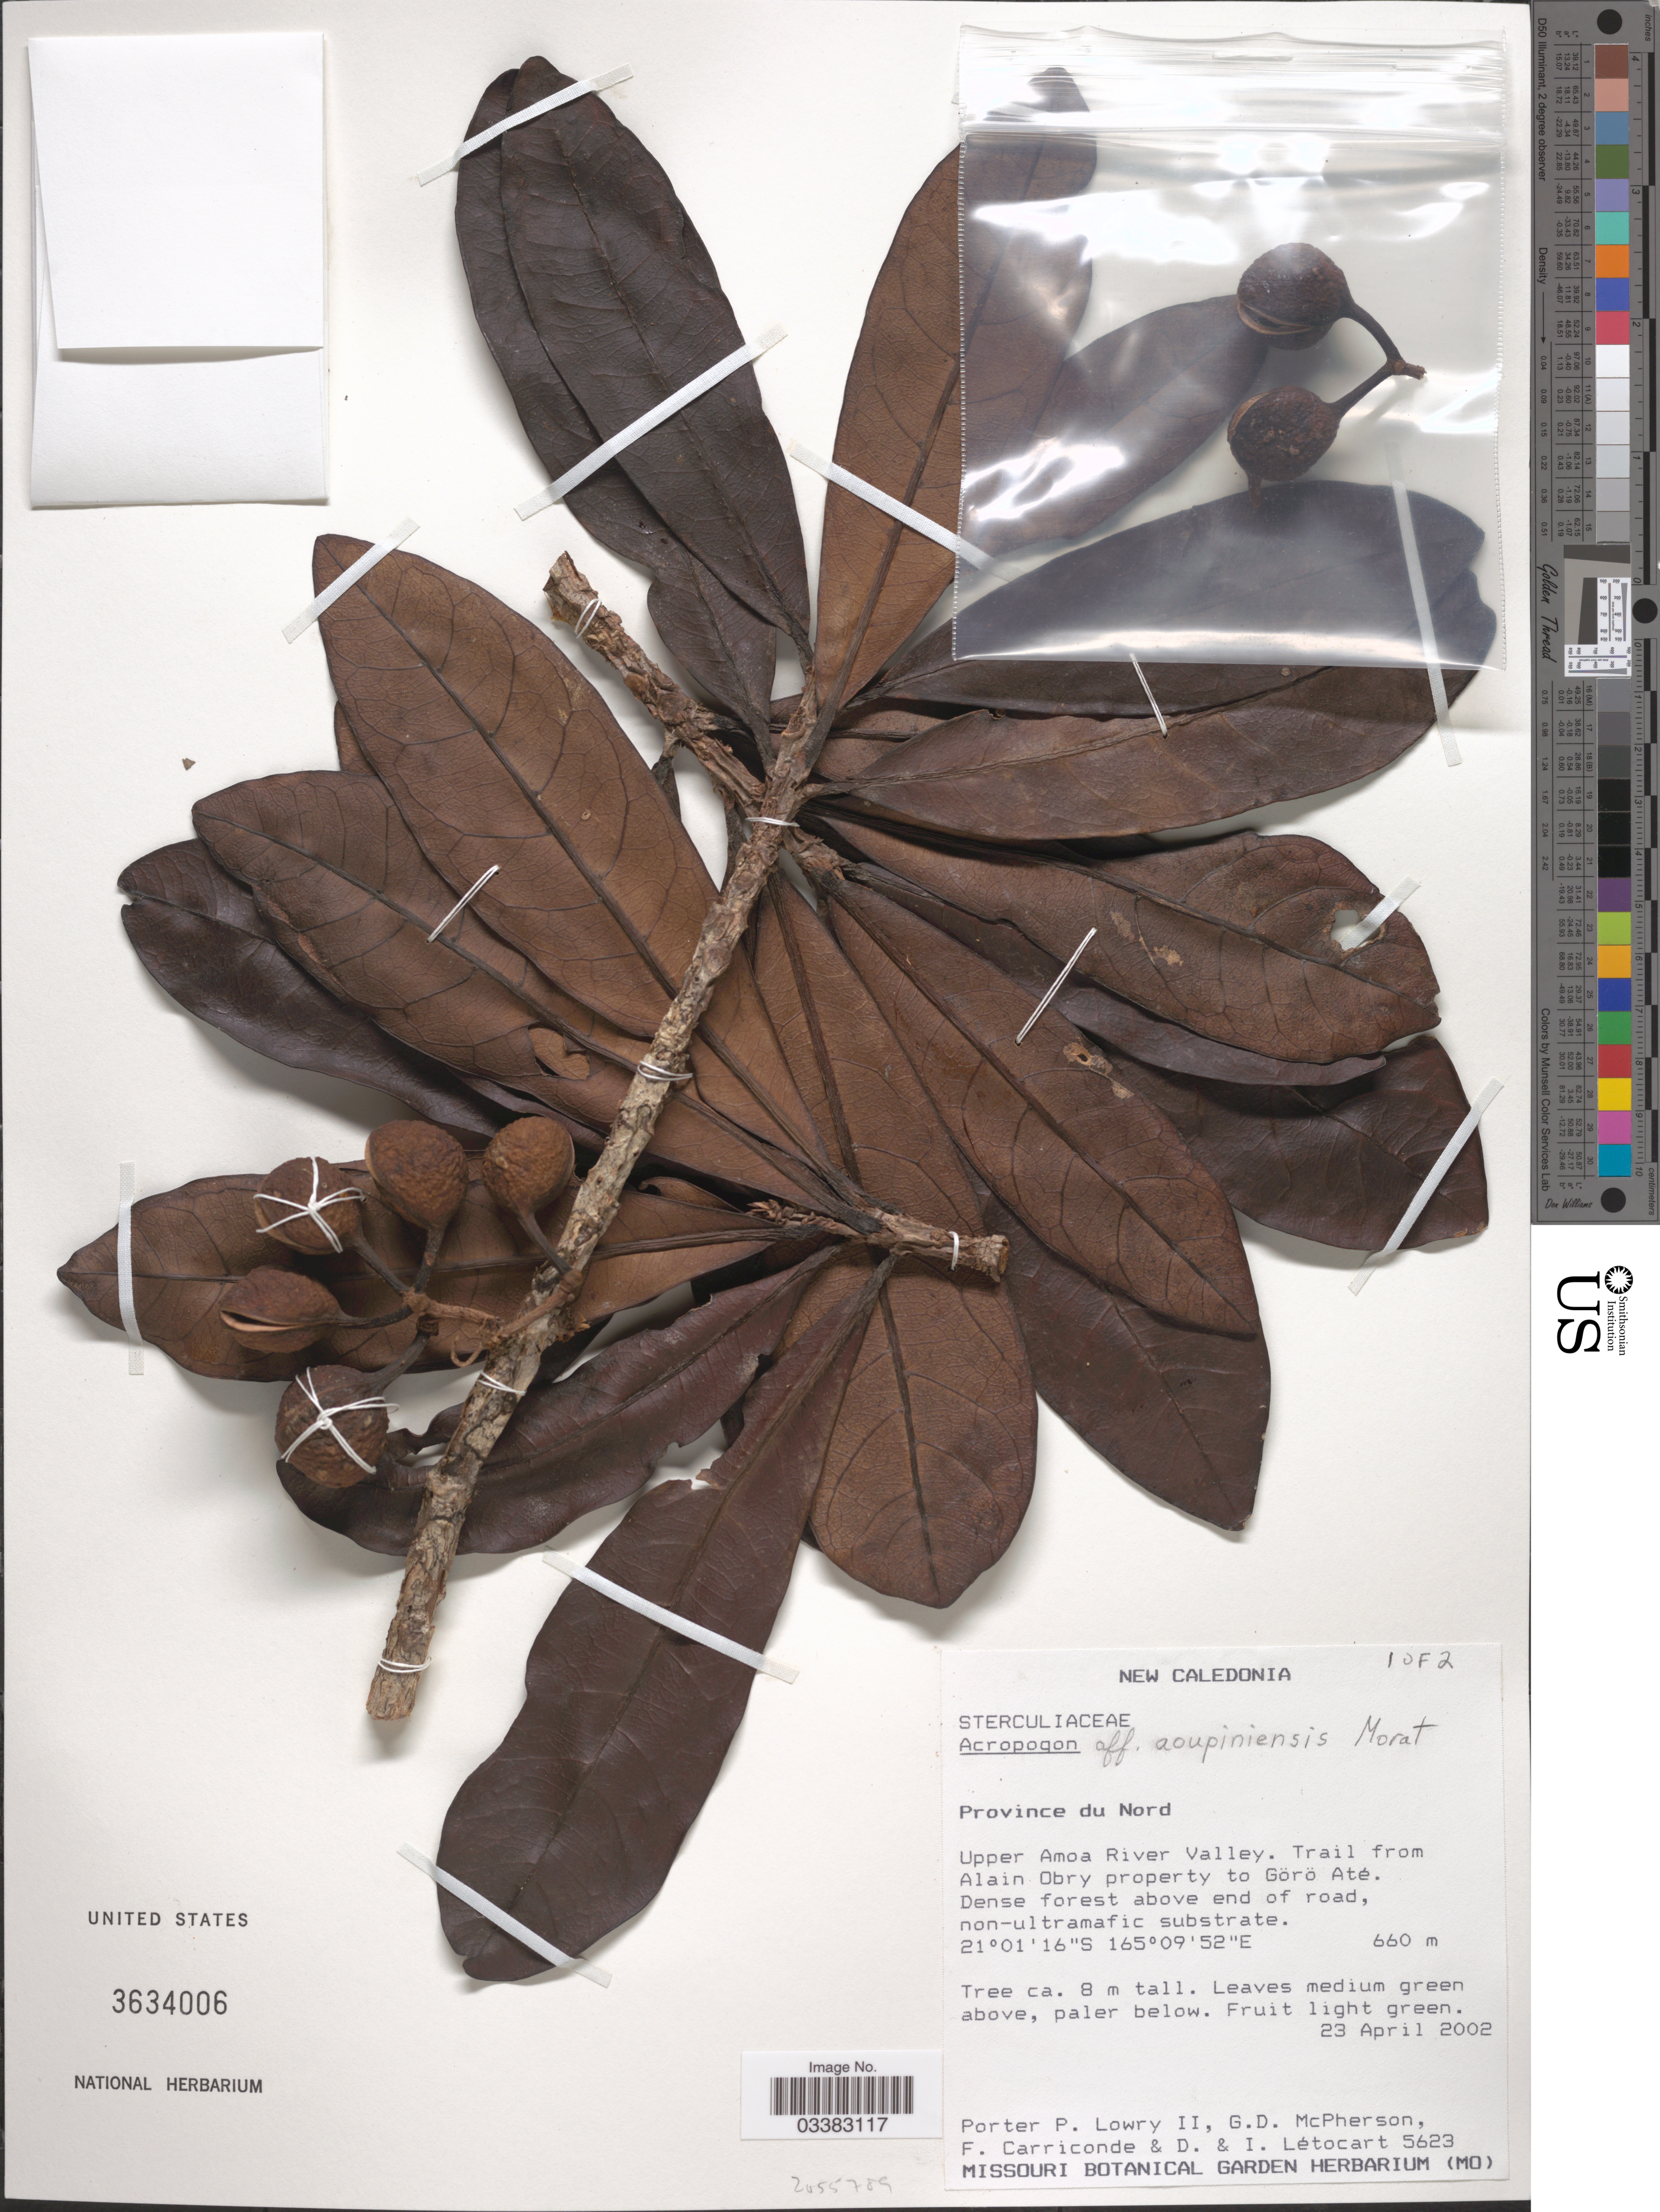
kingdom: Plantae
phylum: Tracheophyta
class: Magnoliopsida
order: Malvales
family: Malvaceae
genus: Acropogon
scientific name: Acropogon aoupiniensis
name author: Morat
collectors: P. P. Lowry, G. D. McPherson, F. Carriconde, D. Letocart & I. Letocart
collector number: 5623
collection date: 2002-04-23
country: New Caledonia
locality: Province du Nord, Upper Amoa River Valley. Trail from Alain Obry property to Görö Até.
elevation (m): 660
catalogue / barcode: US 3634006